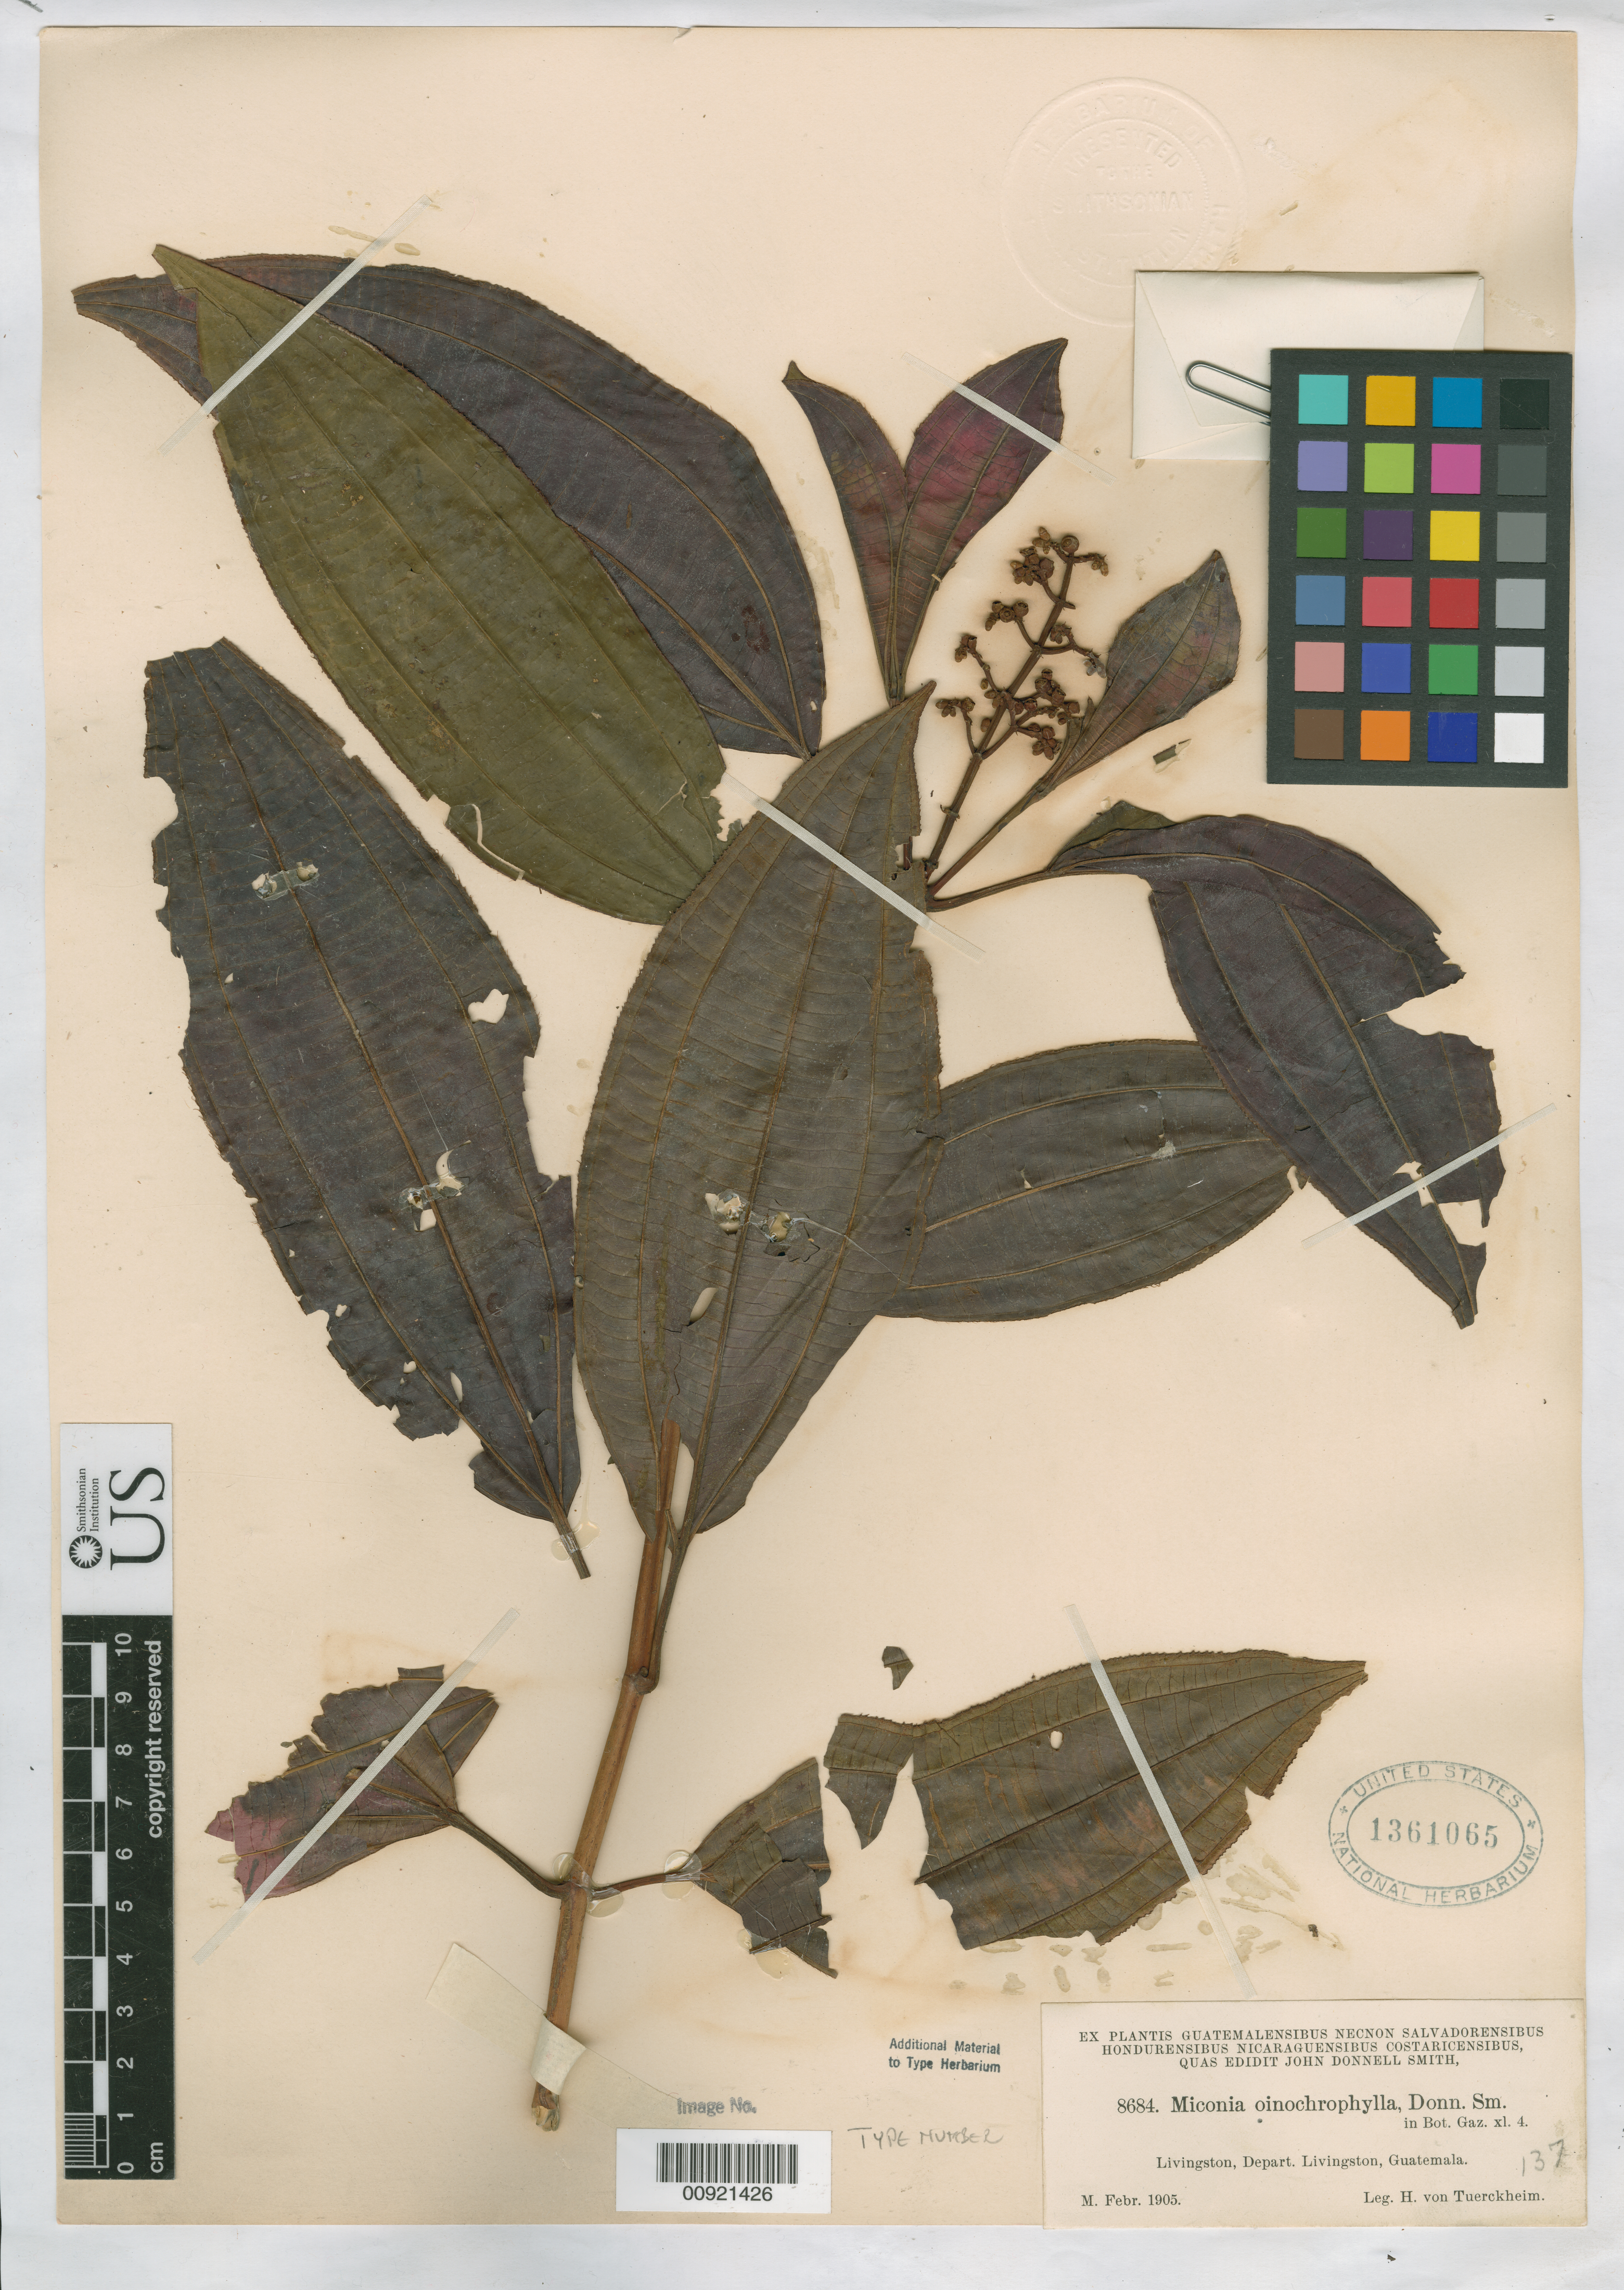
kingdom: Plantae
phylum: Tracheophyta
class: Magnoliopsida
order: Myrtales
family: Melastomataceae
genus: Miconia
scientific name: Miconia oinochrophylla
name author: Donn. Sm.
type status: Type Collection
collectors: H. von Türckheim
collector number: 8684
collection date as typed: Feb 1905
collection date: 1905-02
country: Guatemala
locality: Livingston Dept., Livington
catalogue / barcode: US 1361065